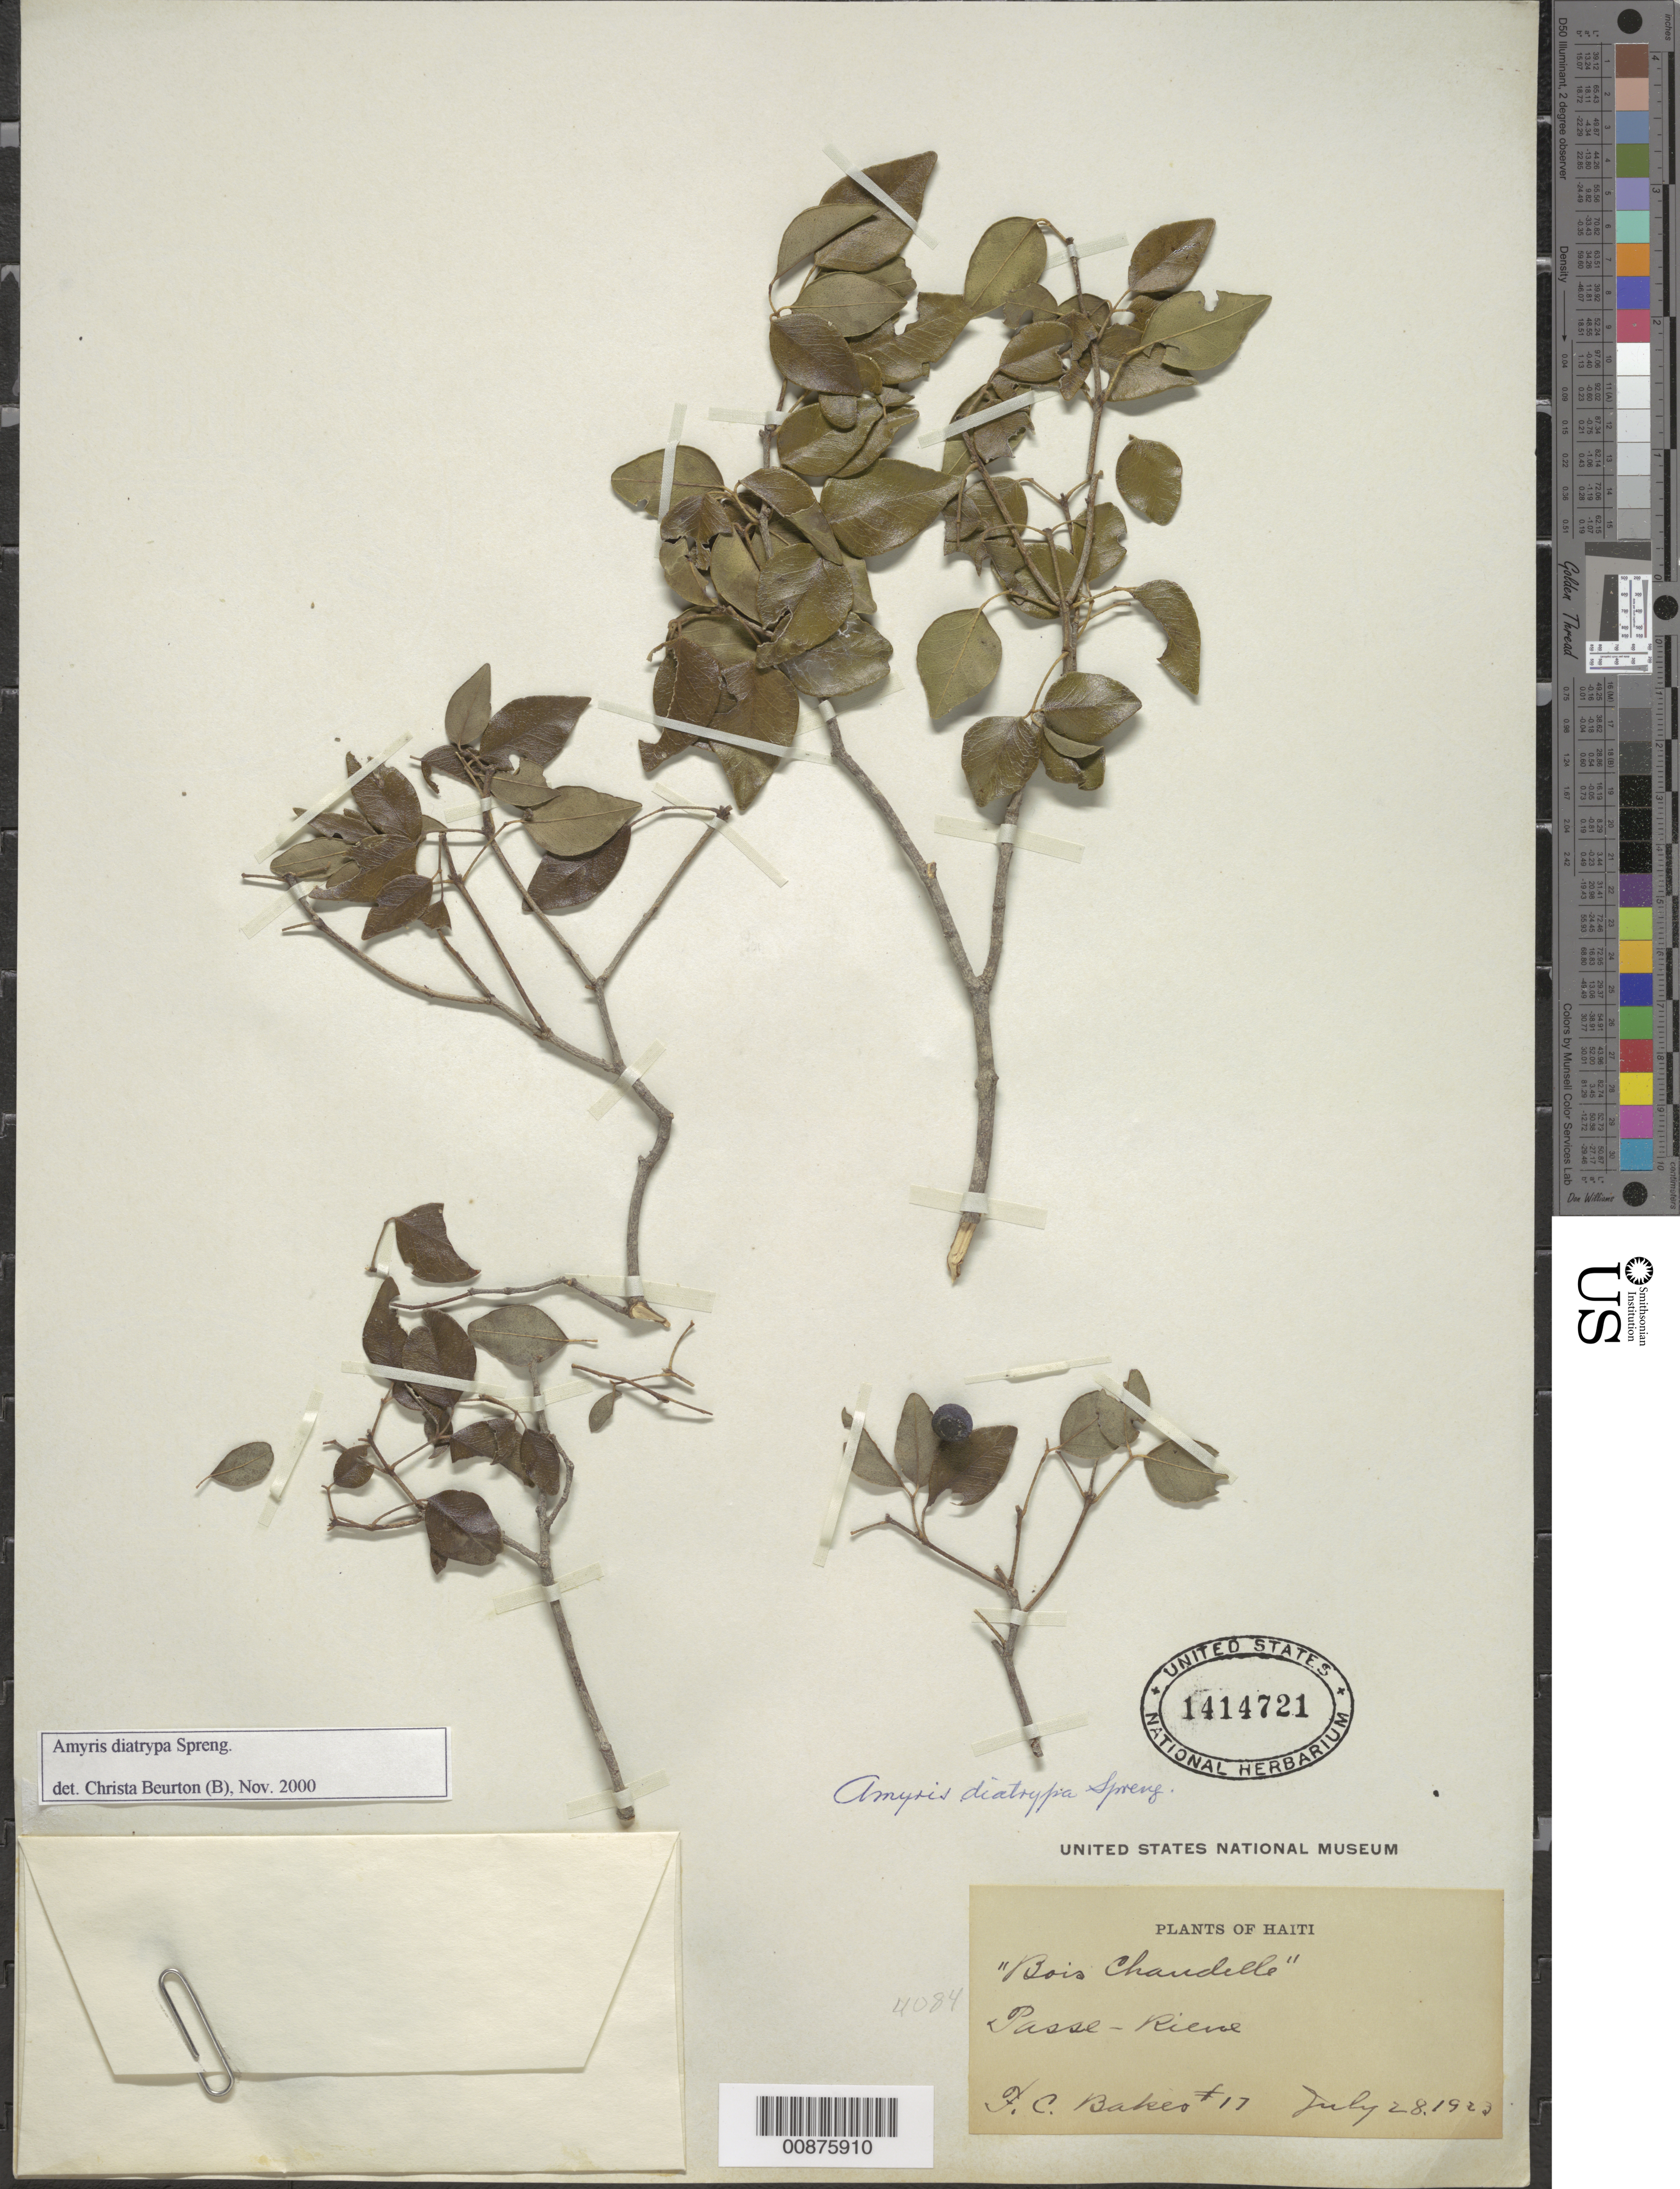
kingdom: Plantae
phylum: Tracheophyta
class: Magnoliopsida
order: Sapindales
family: Rutaceae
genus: Amyris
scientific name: Amyris diatrypa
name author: Spreng.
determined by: Beurton, C.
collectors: F. C. Baker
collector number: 17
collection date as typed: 28 Jul 1923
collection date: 1923-07-28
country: Haiti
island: Hispaniola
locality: Passe "Riene"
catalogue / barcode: US 1414721